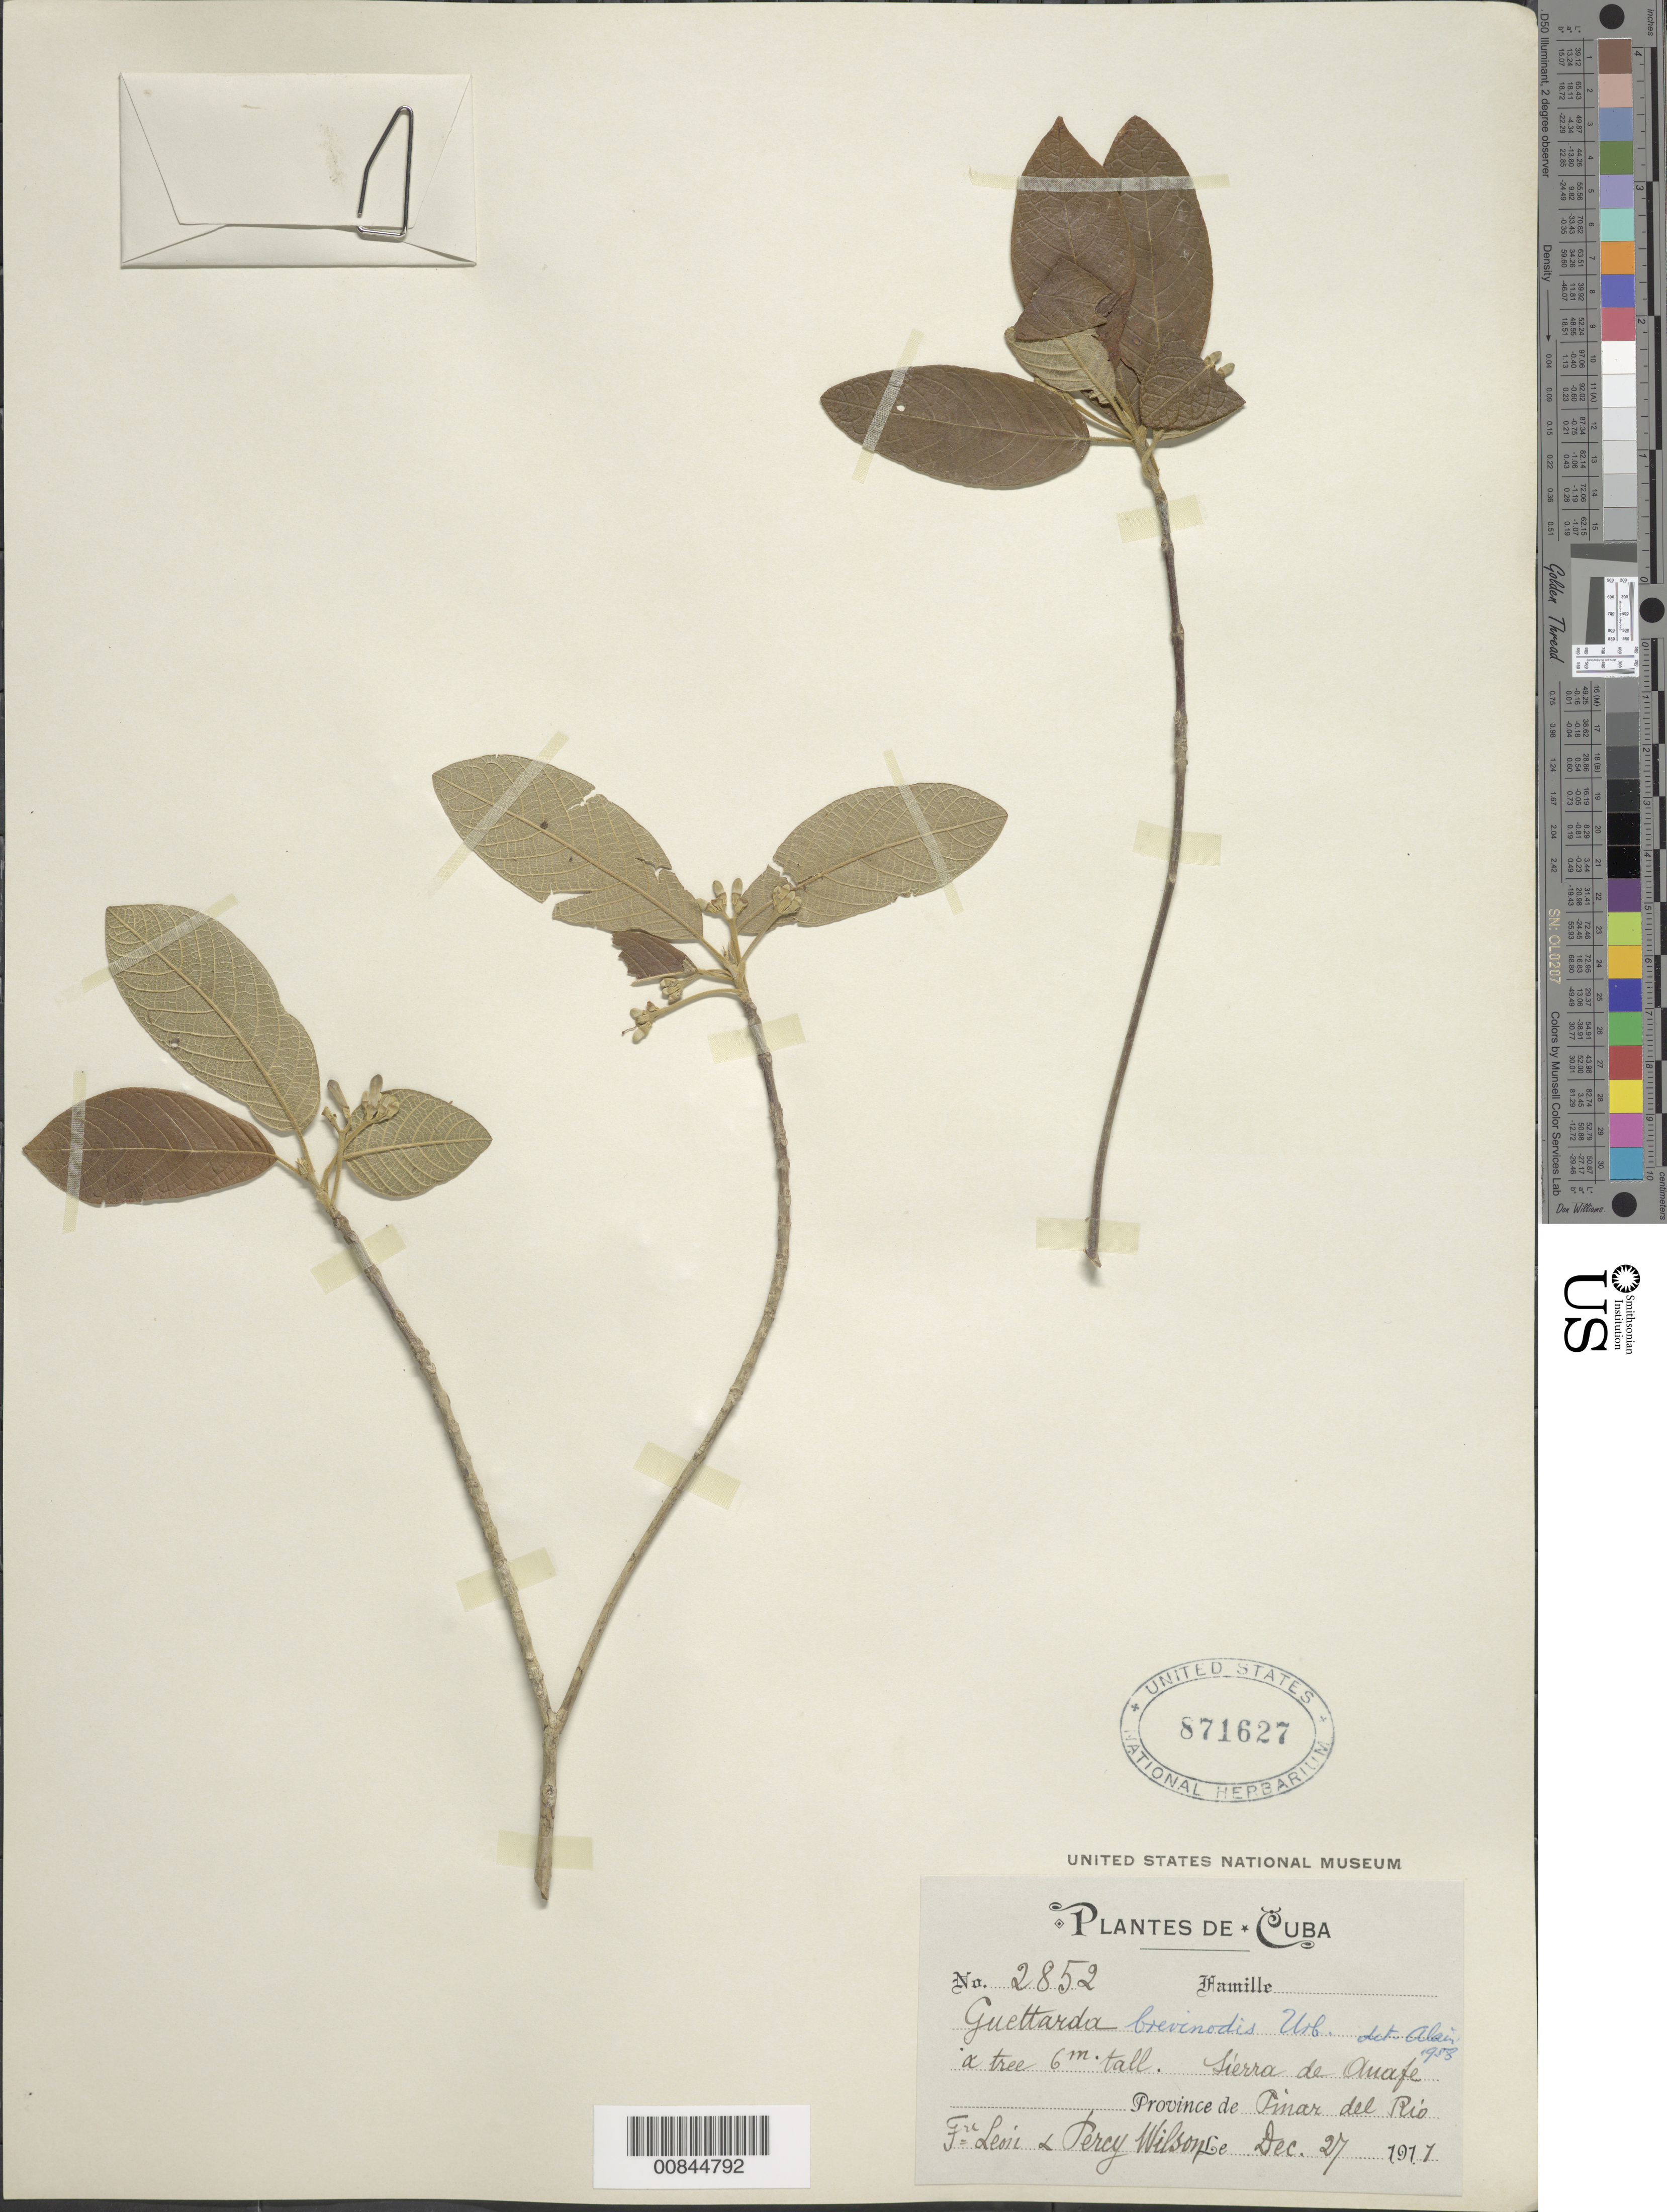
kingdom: Plantae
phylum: Tracheophyta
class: Magnoliopsida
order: Gentianales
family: Rubiaceae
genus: Guettarda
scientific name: Guettarda brevinodis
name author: Urb.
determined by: Liogier, Alain H.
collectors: Bro. León & P. Wilson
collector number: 2852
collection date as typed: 27 Dec 1911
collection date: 1911-12-27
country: Cuba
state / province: Pinar del Río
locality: Sierra de Quafe (sp?)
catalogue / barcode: US 871627